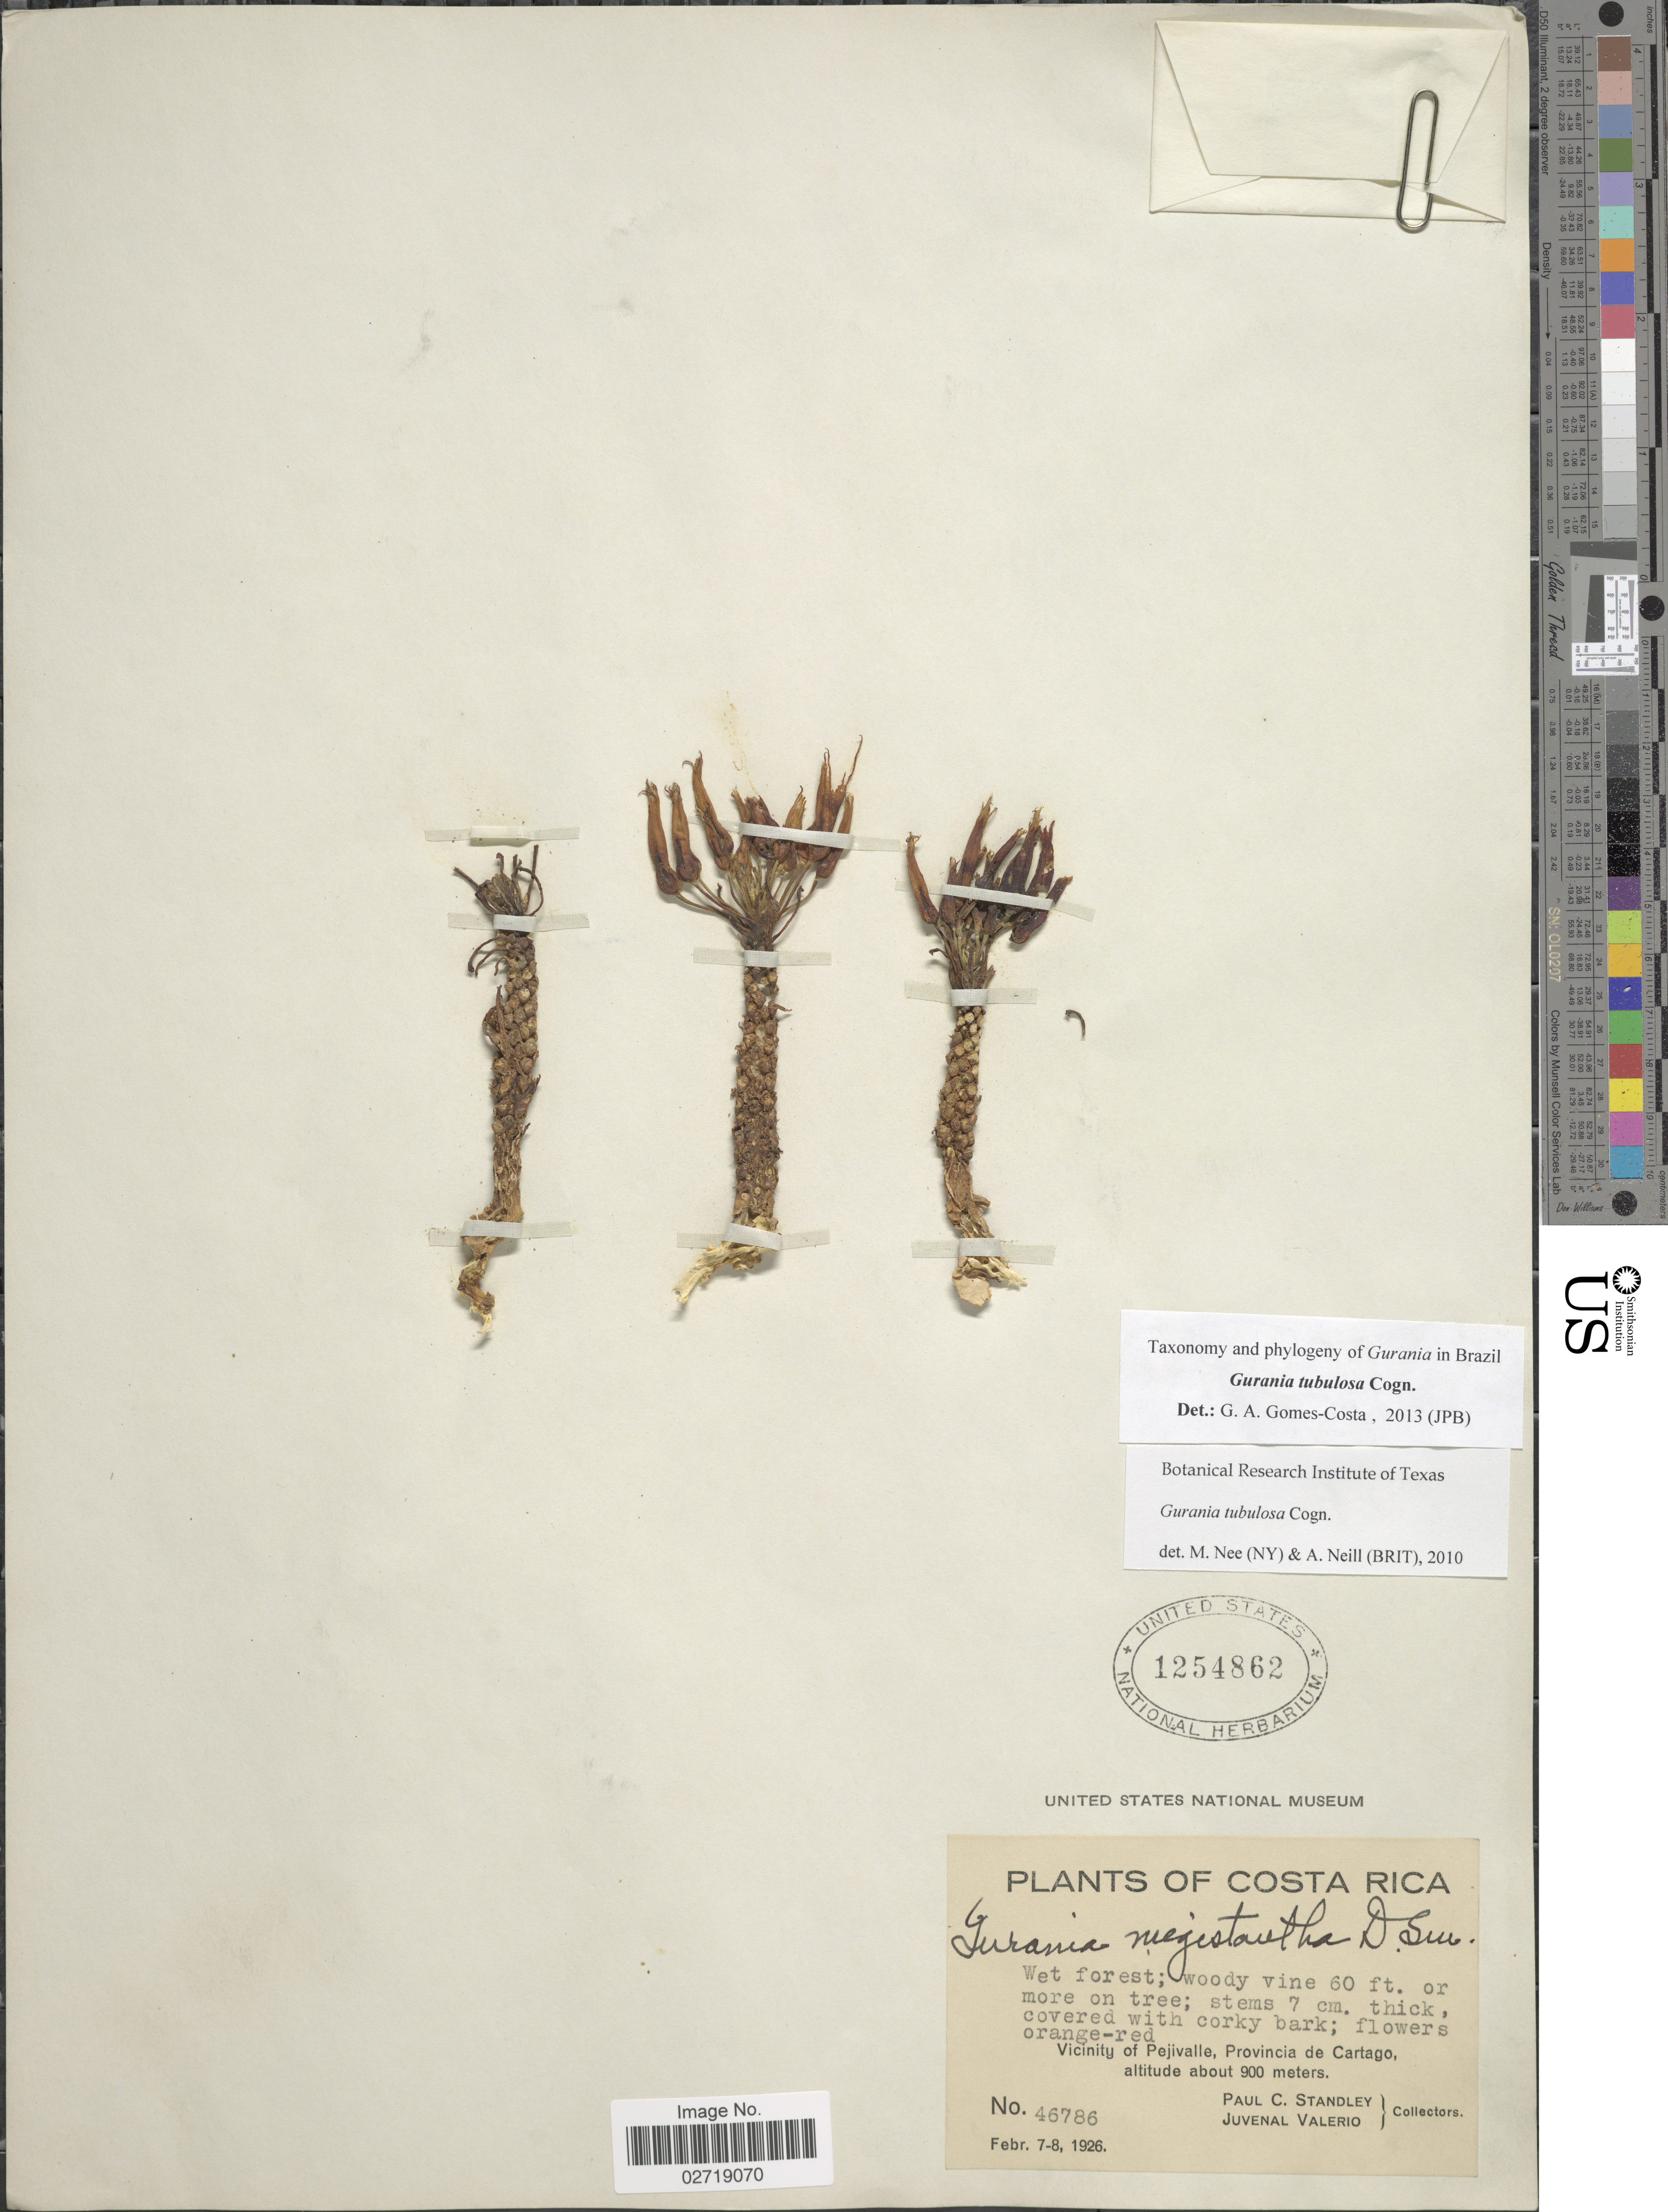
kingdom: Plantae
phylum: Tracheophyta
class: Magnoliopsida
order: Cucurbitales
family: Cucurbitaceae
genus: Gurania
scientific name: Gurania tubulosa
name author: Cogn.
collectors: P. C. Standley & J. Valerio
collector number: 46786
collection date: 1926-02-07/1926-02-08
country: Costa Rica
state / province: Cartago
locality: Vicinity of Pejivalle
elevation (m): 900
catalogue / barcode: US 1254862